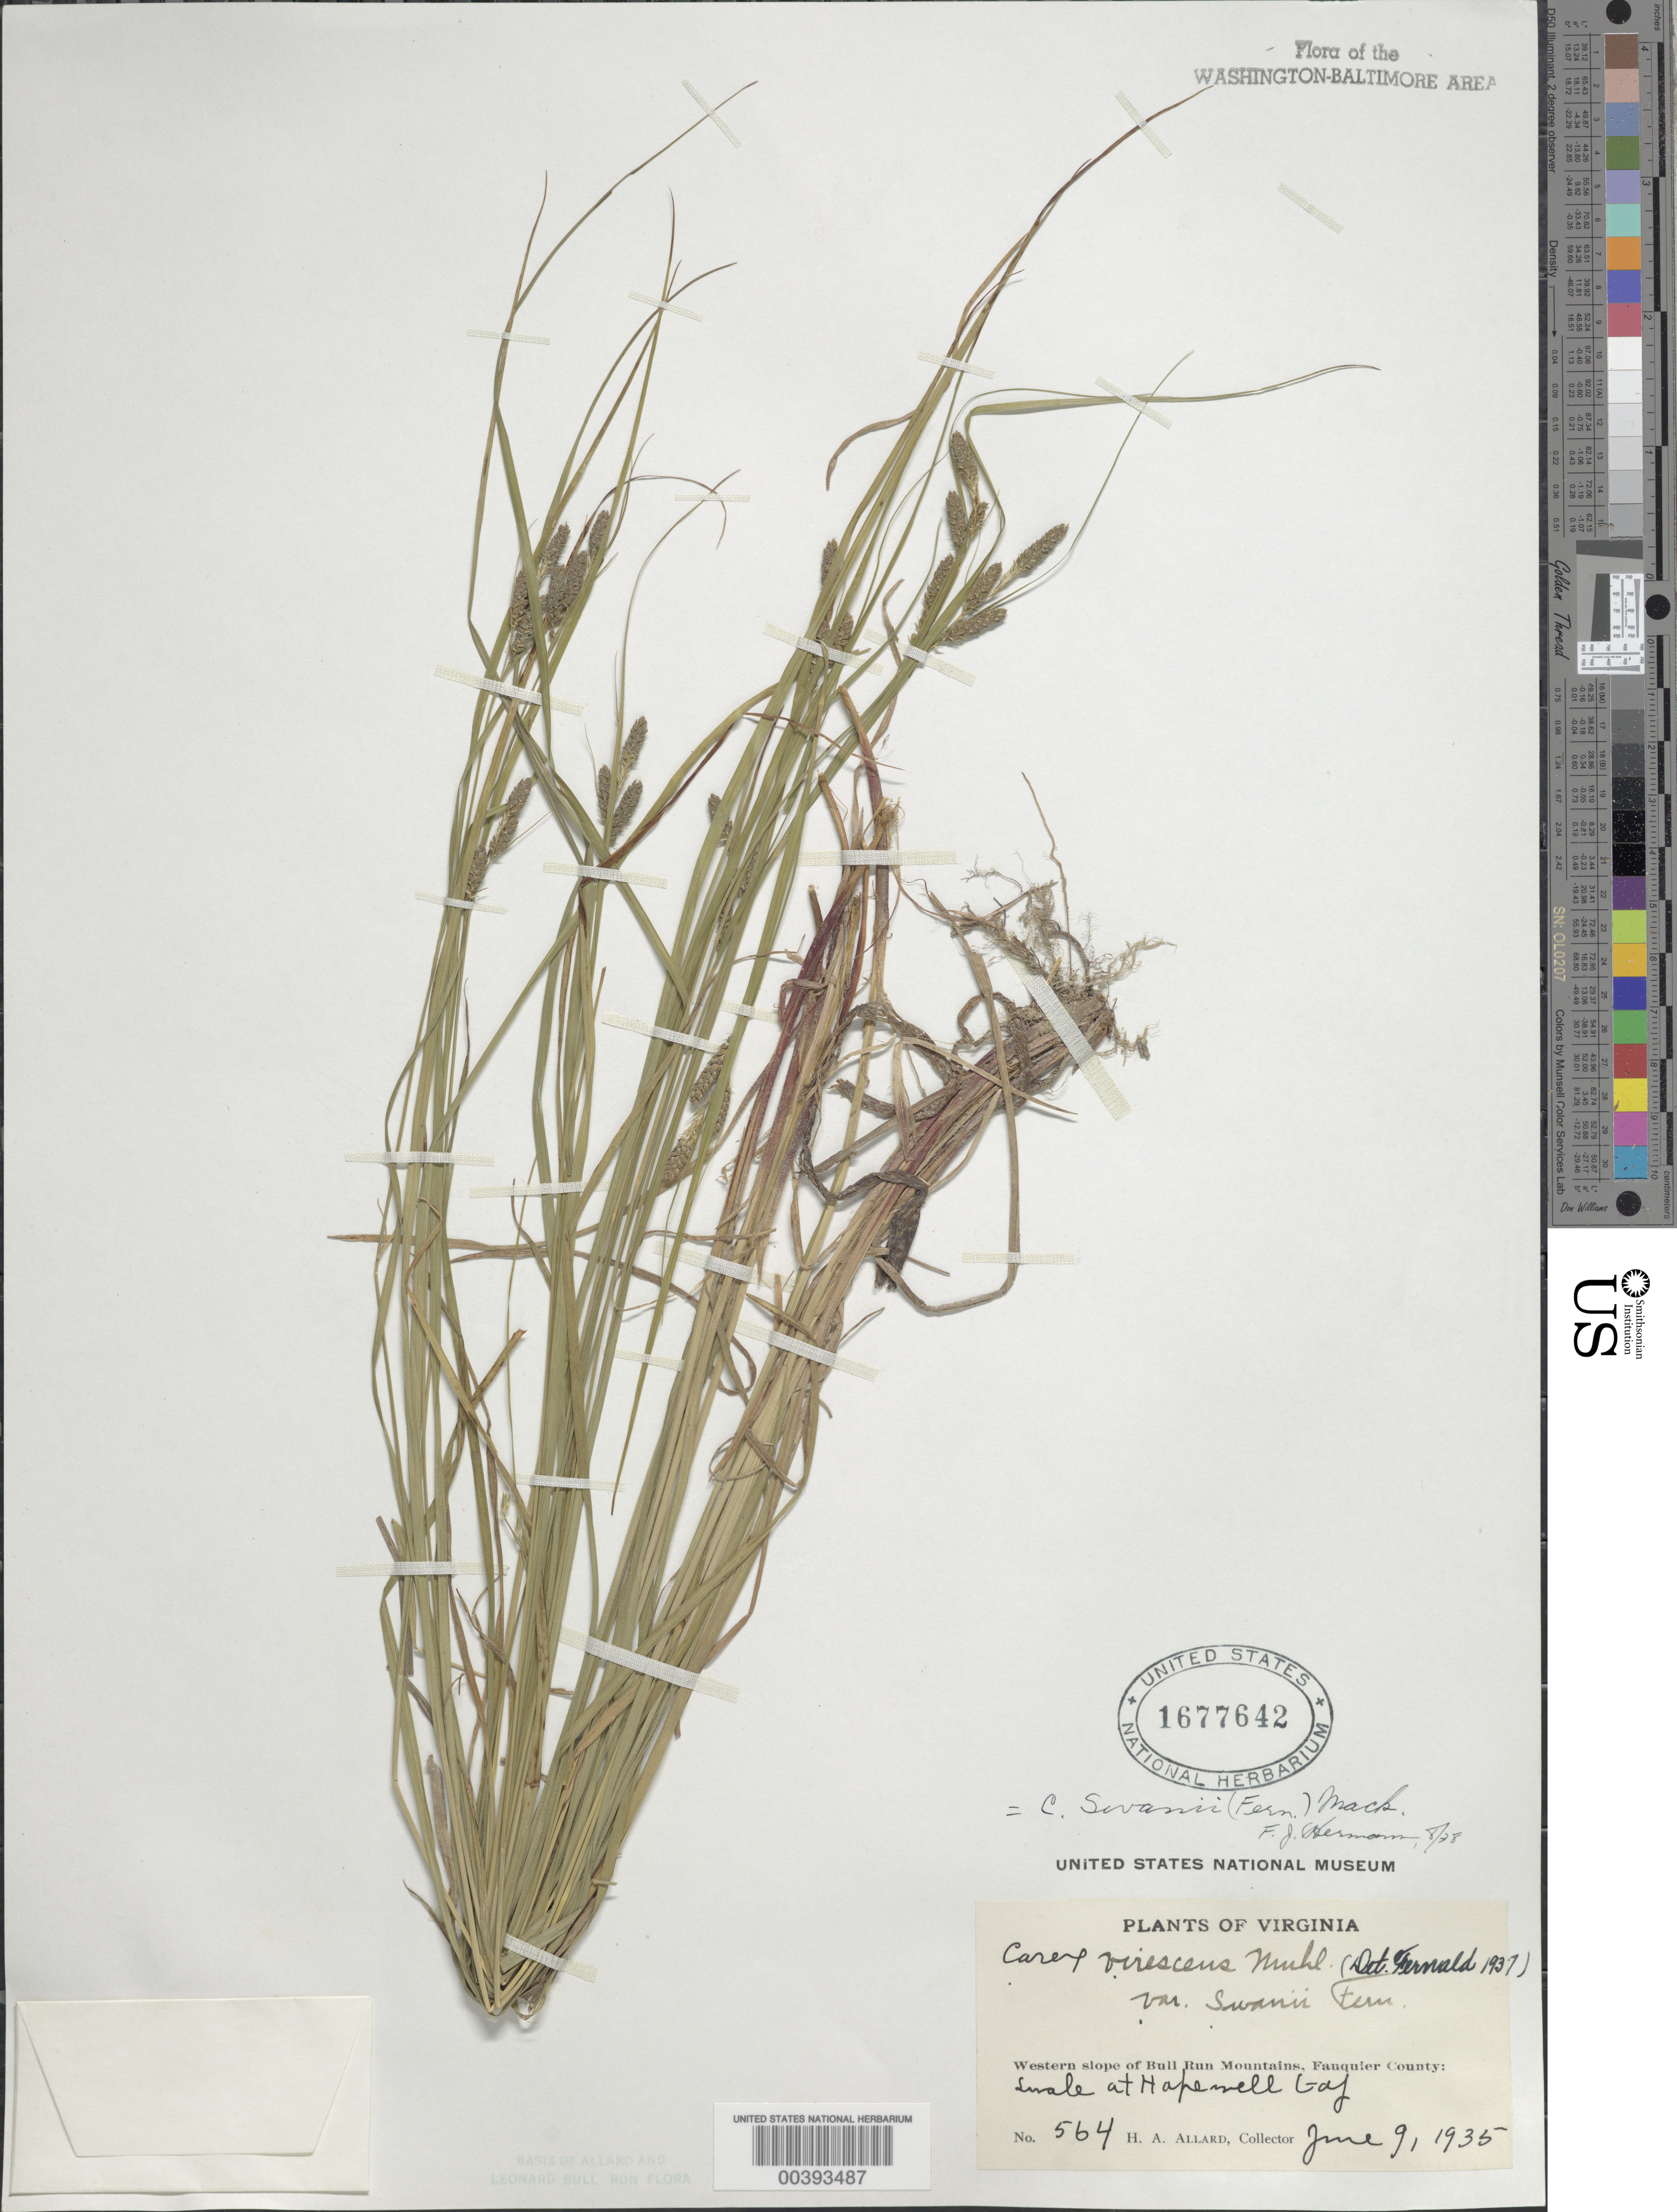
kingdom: Plantae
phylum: Tracheophyta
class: Liliopsida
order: Poales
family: Cyperaceae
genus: Carex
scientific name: Carex swanii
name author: (Fernald) Mack.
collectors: H. A. Allard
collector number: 564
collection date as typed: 09 Jun 1935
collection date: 1935-06-09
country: United States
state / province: Virginia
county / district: Fauquier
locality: Hopewell Gap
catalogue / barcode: US 1677642